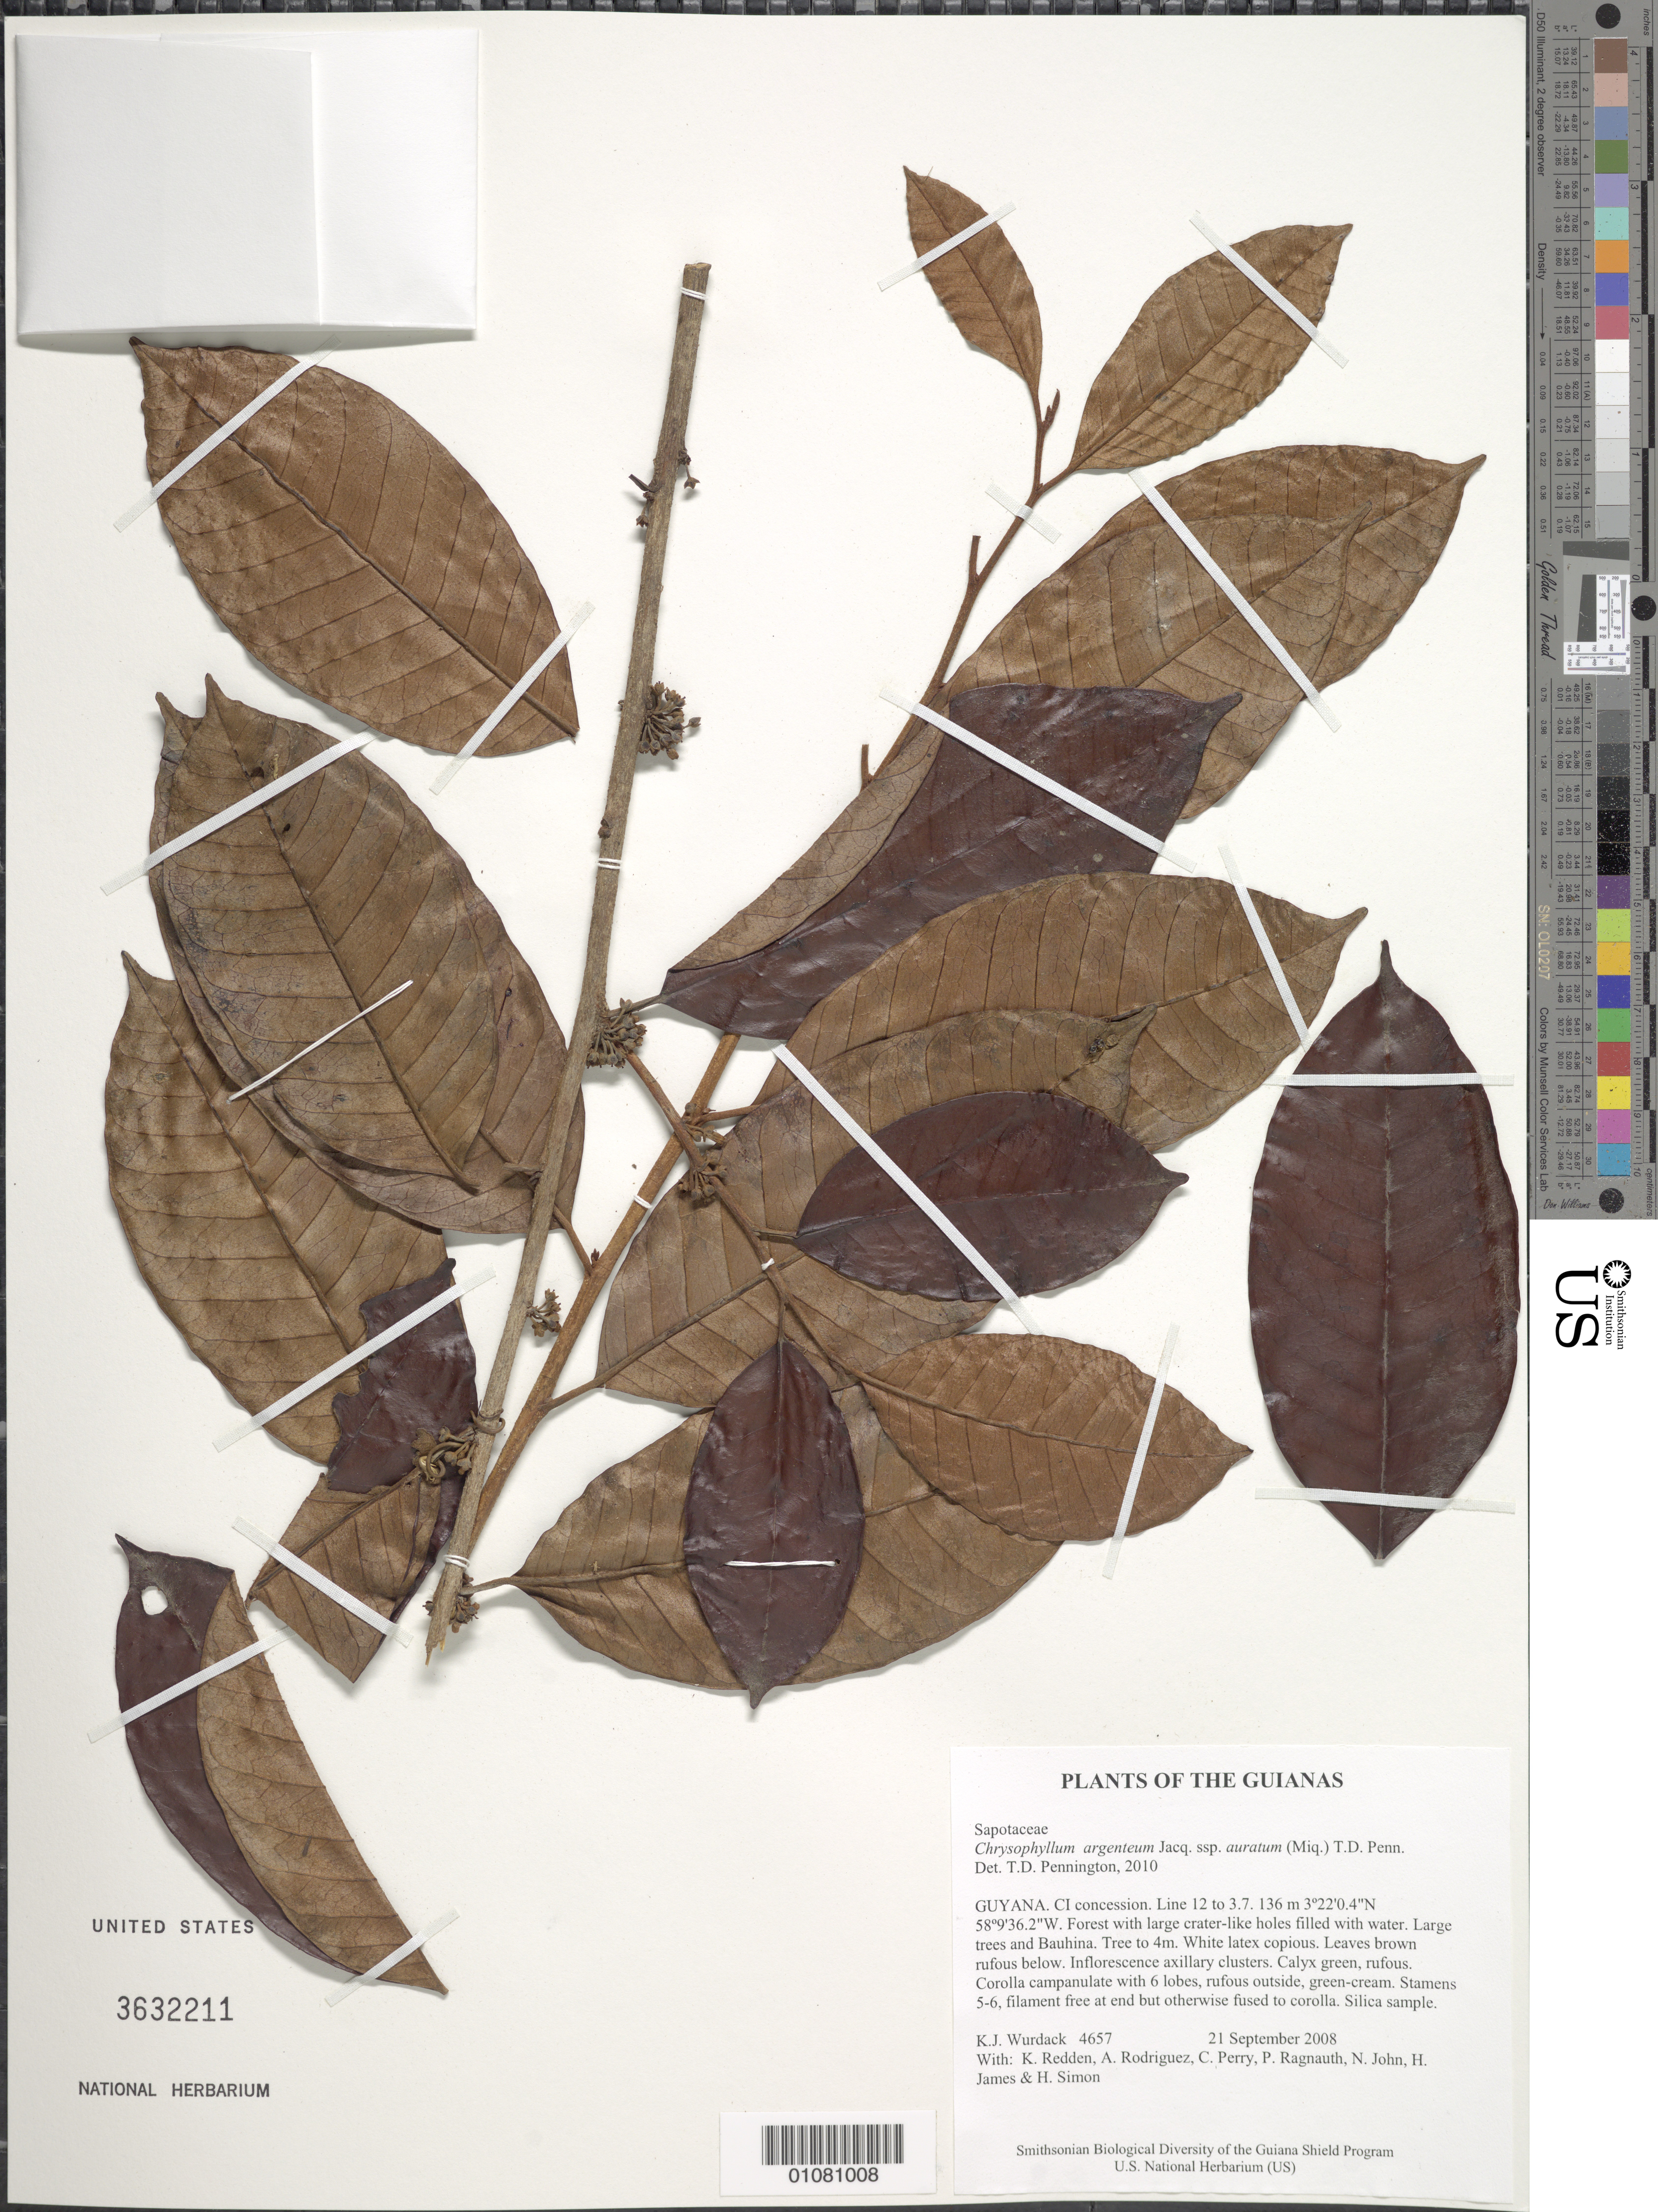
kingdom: Plantae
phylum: Tracheophyta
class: Magnoliopsida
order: Ericales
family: Sapotaceae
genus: Chrysophyllum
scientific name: Chrysophyllum argenteum subsp. auratum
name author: (Miq.) T.D. Penn.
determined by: Pennington, T. D., (K)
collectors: K. Wurdack, K. M. Redden, A. Rodriguez, C. Perry, P. Ragnauth, N. John, H. James & H. Simon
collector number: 4657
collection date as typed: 21 September 2008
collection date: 2008-09-21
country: Guyana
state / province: U. Takutu-U. Essequibo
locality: CI concession. Line 12 to 3.7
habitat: Forest with large crater-like holes filled with water. Large trees and Bauhina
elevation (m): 136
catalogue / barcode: US 3632211